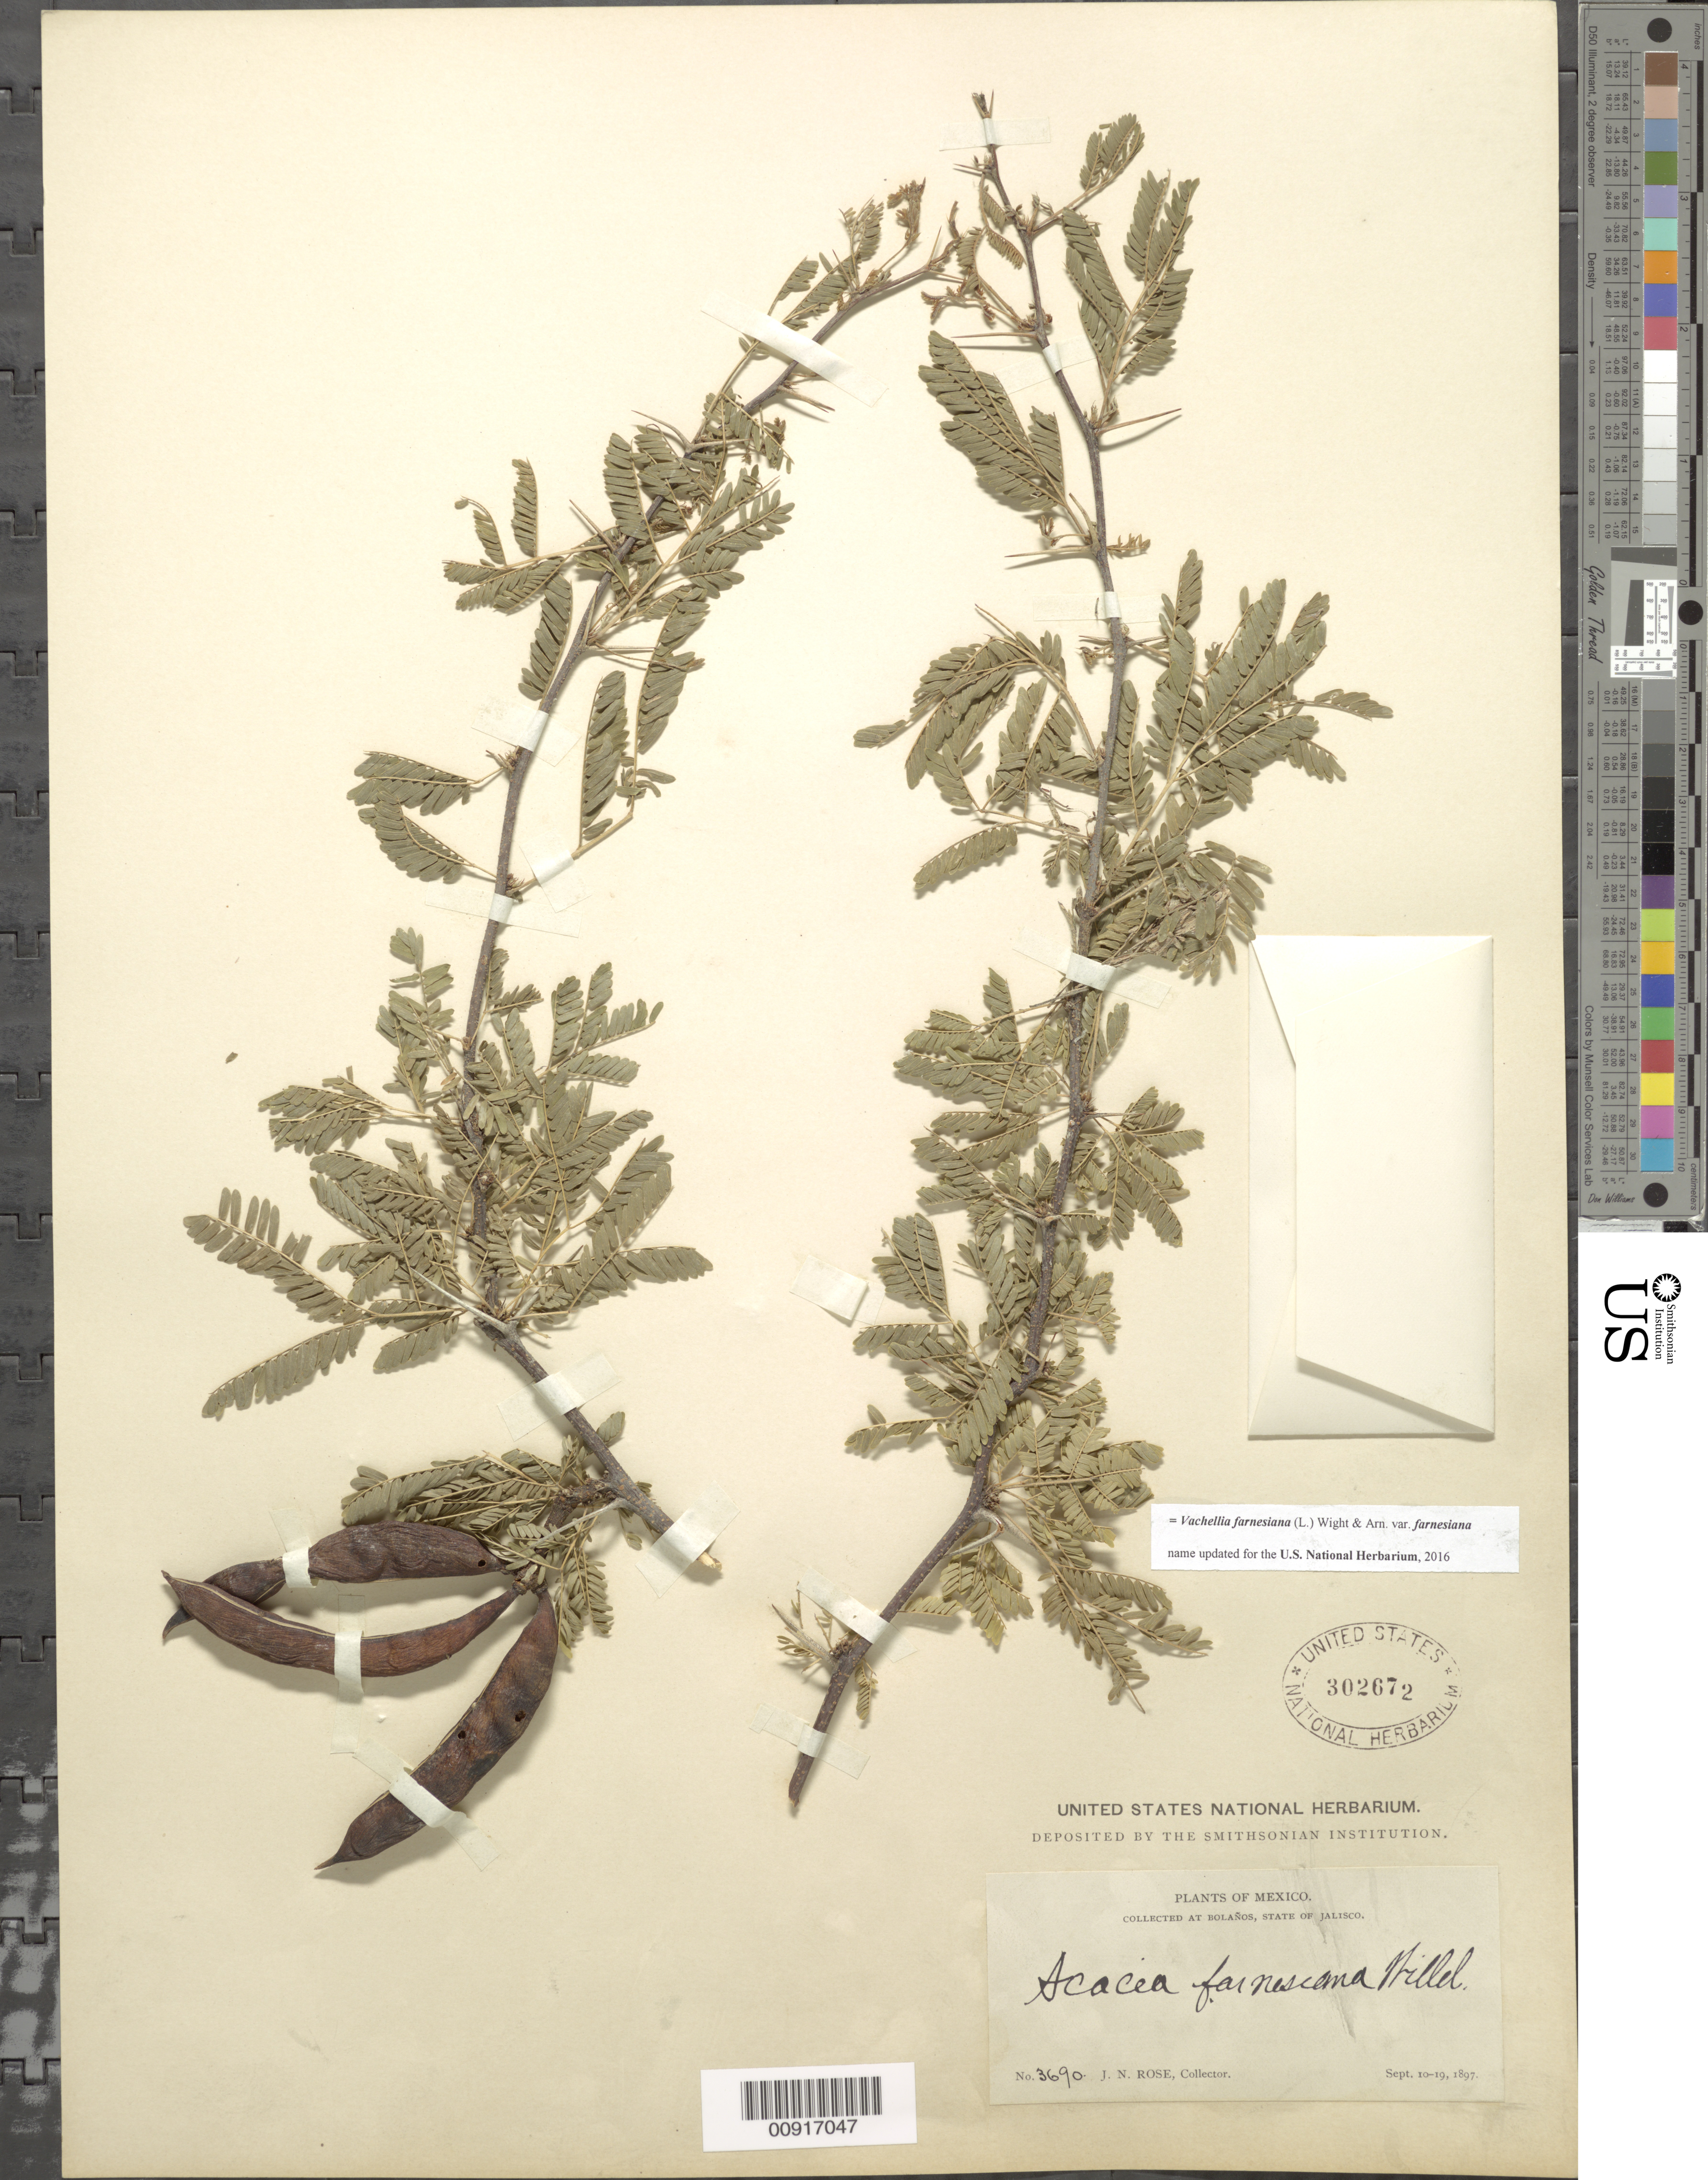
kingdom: Plantae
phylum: Tracheophyta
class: Magnoliopsida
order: Fabales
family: Fabaceae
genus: Vachellia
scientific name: Vachellia farnesiana var. farnesiana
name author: (L.) Wight & Arn.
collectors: J. N. Rose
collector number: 3690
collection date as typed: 10 Sep 1897 to 19 Sep 1897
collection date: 1897-09-10/1897-09-19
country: Mexico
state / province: Jalisco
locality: Bolaños, State of Jalisco.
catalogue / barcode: US 302672